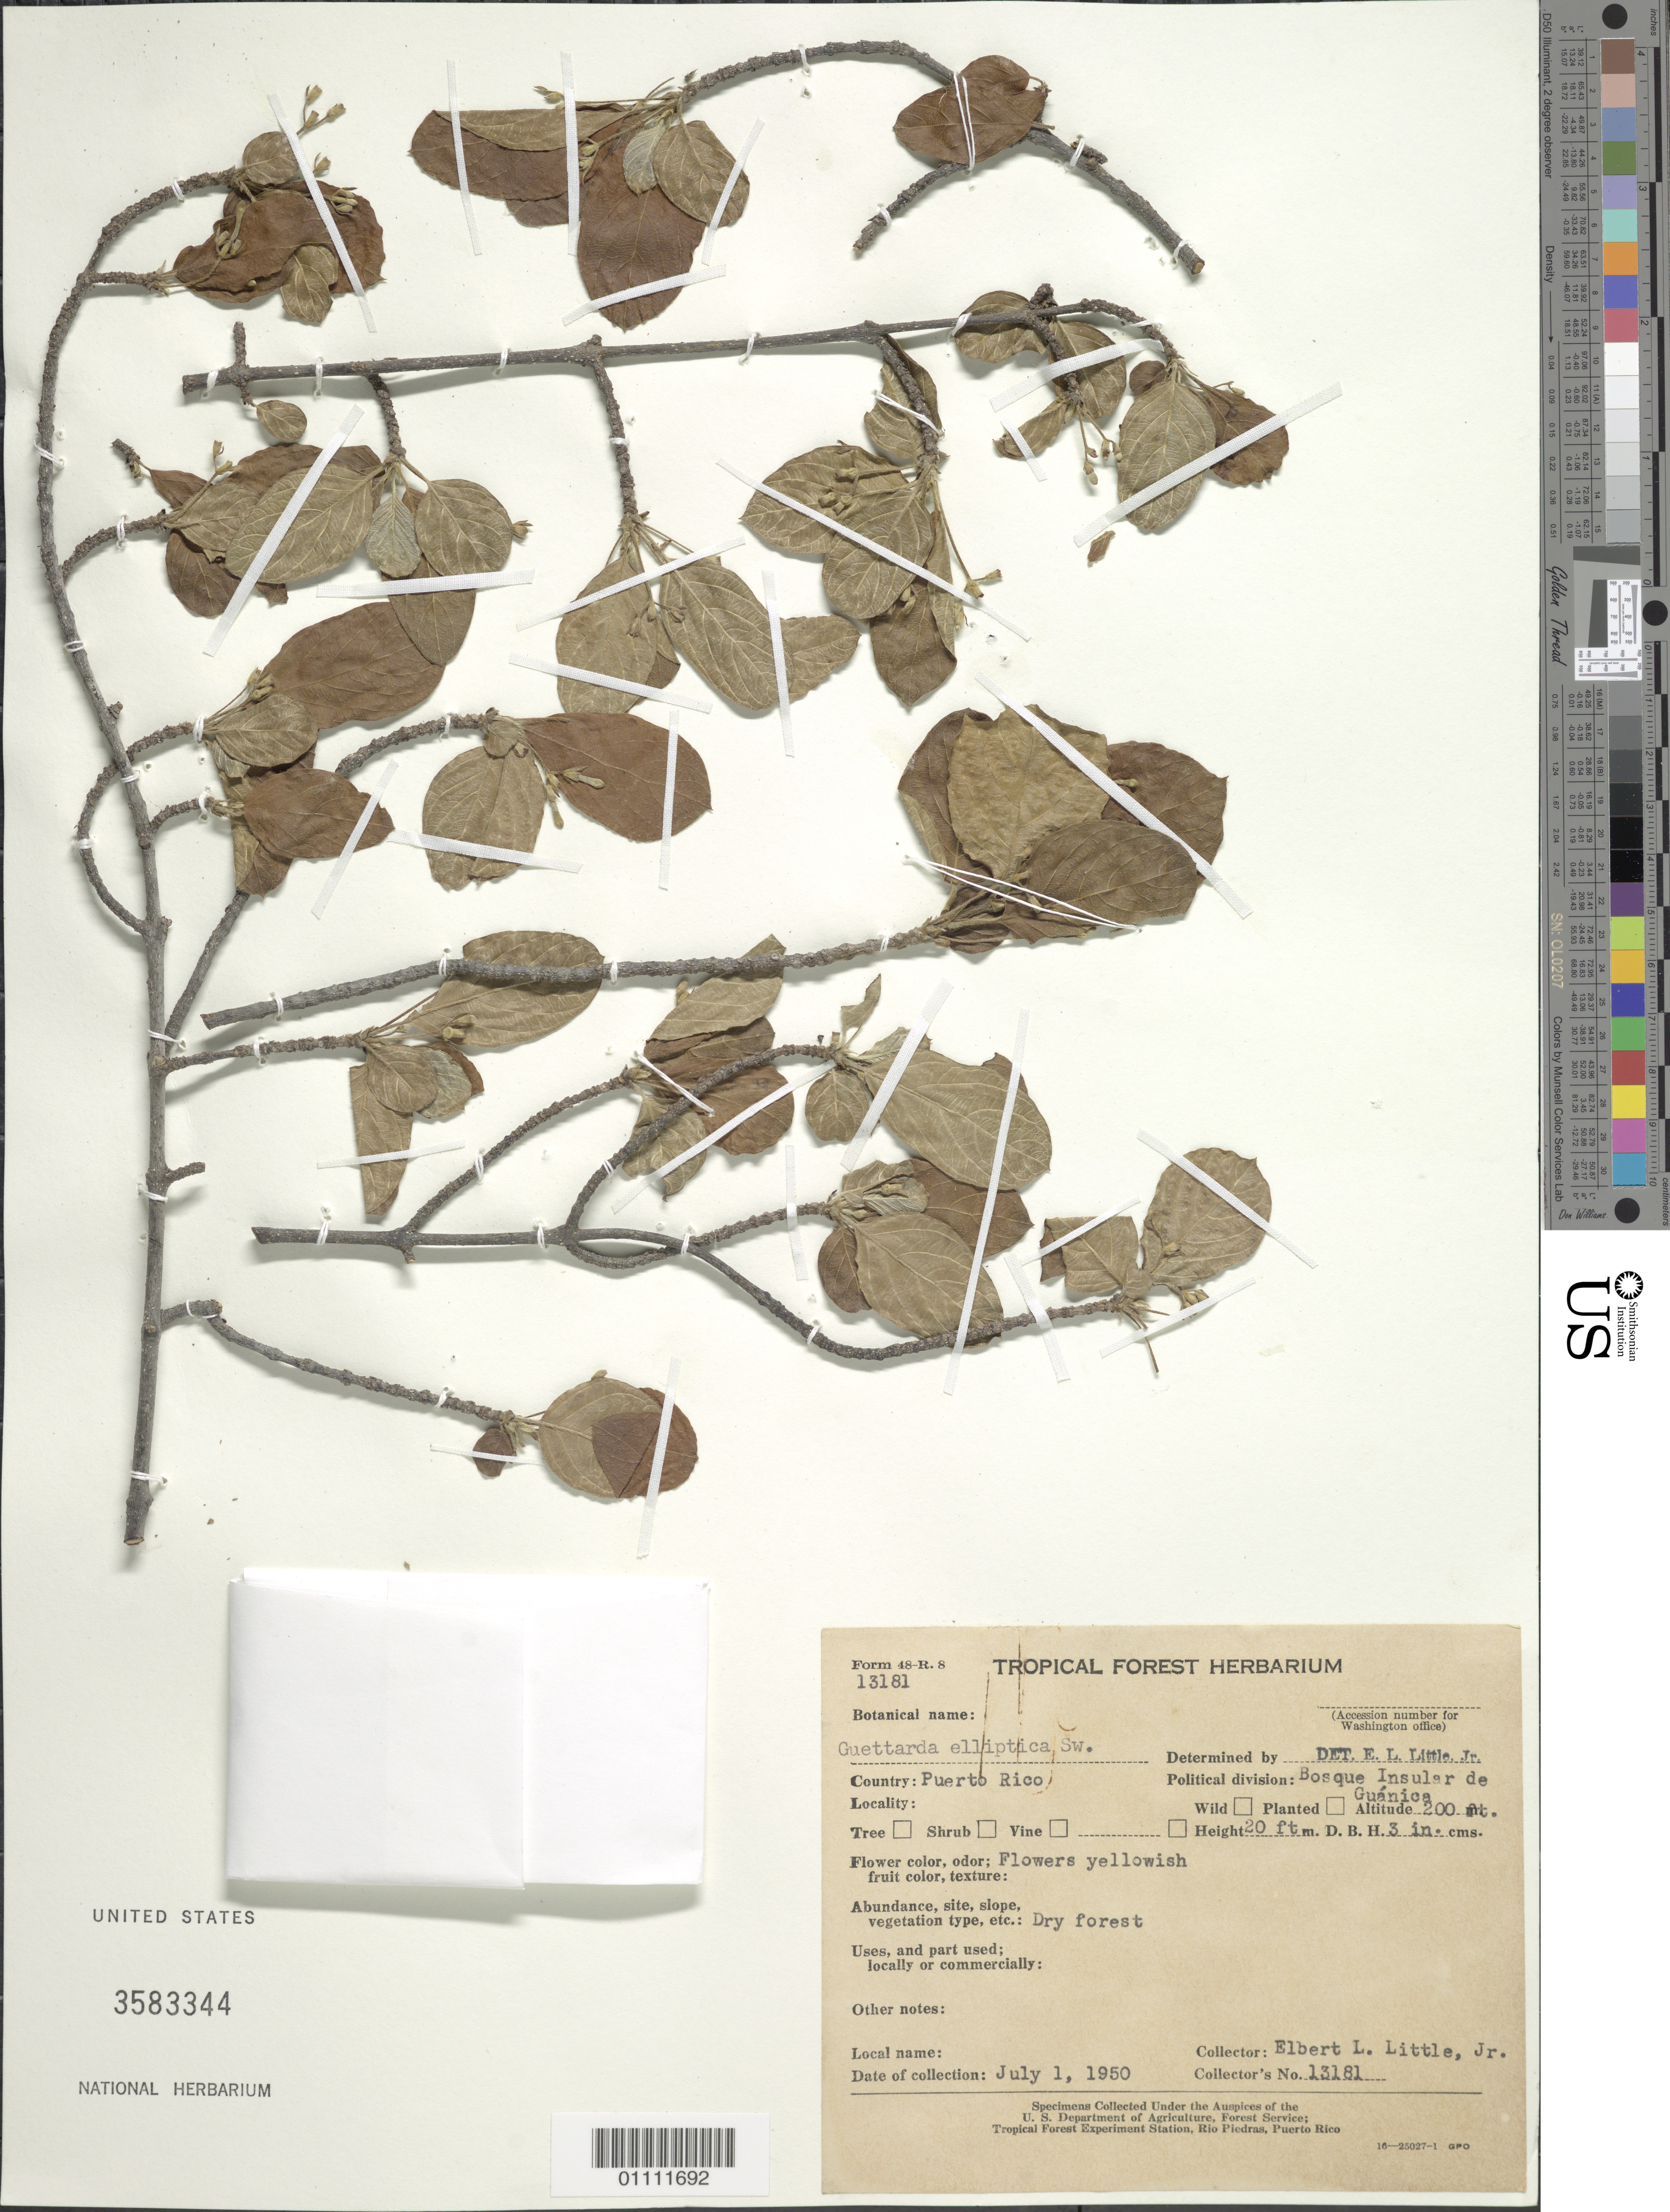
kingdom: Plantae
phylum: Tracheophyta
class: Magnoliopsida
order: Gentianales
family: Rubiaceae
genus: Guettarda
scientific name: Guettarda elliptica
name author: Sw.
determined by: Little, Elbert L., Jr., (FSSR), United States Department of Agriculture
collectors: E. L. Little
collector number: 13181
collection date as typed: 01 Jul 1950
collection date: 1950-07-01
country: Puerto Rico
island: Puerto Rico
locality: Bosque Insular de Guánica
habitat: Dry forest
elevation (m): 61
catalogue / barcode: US 3583344